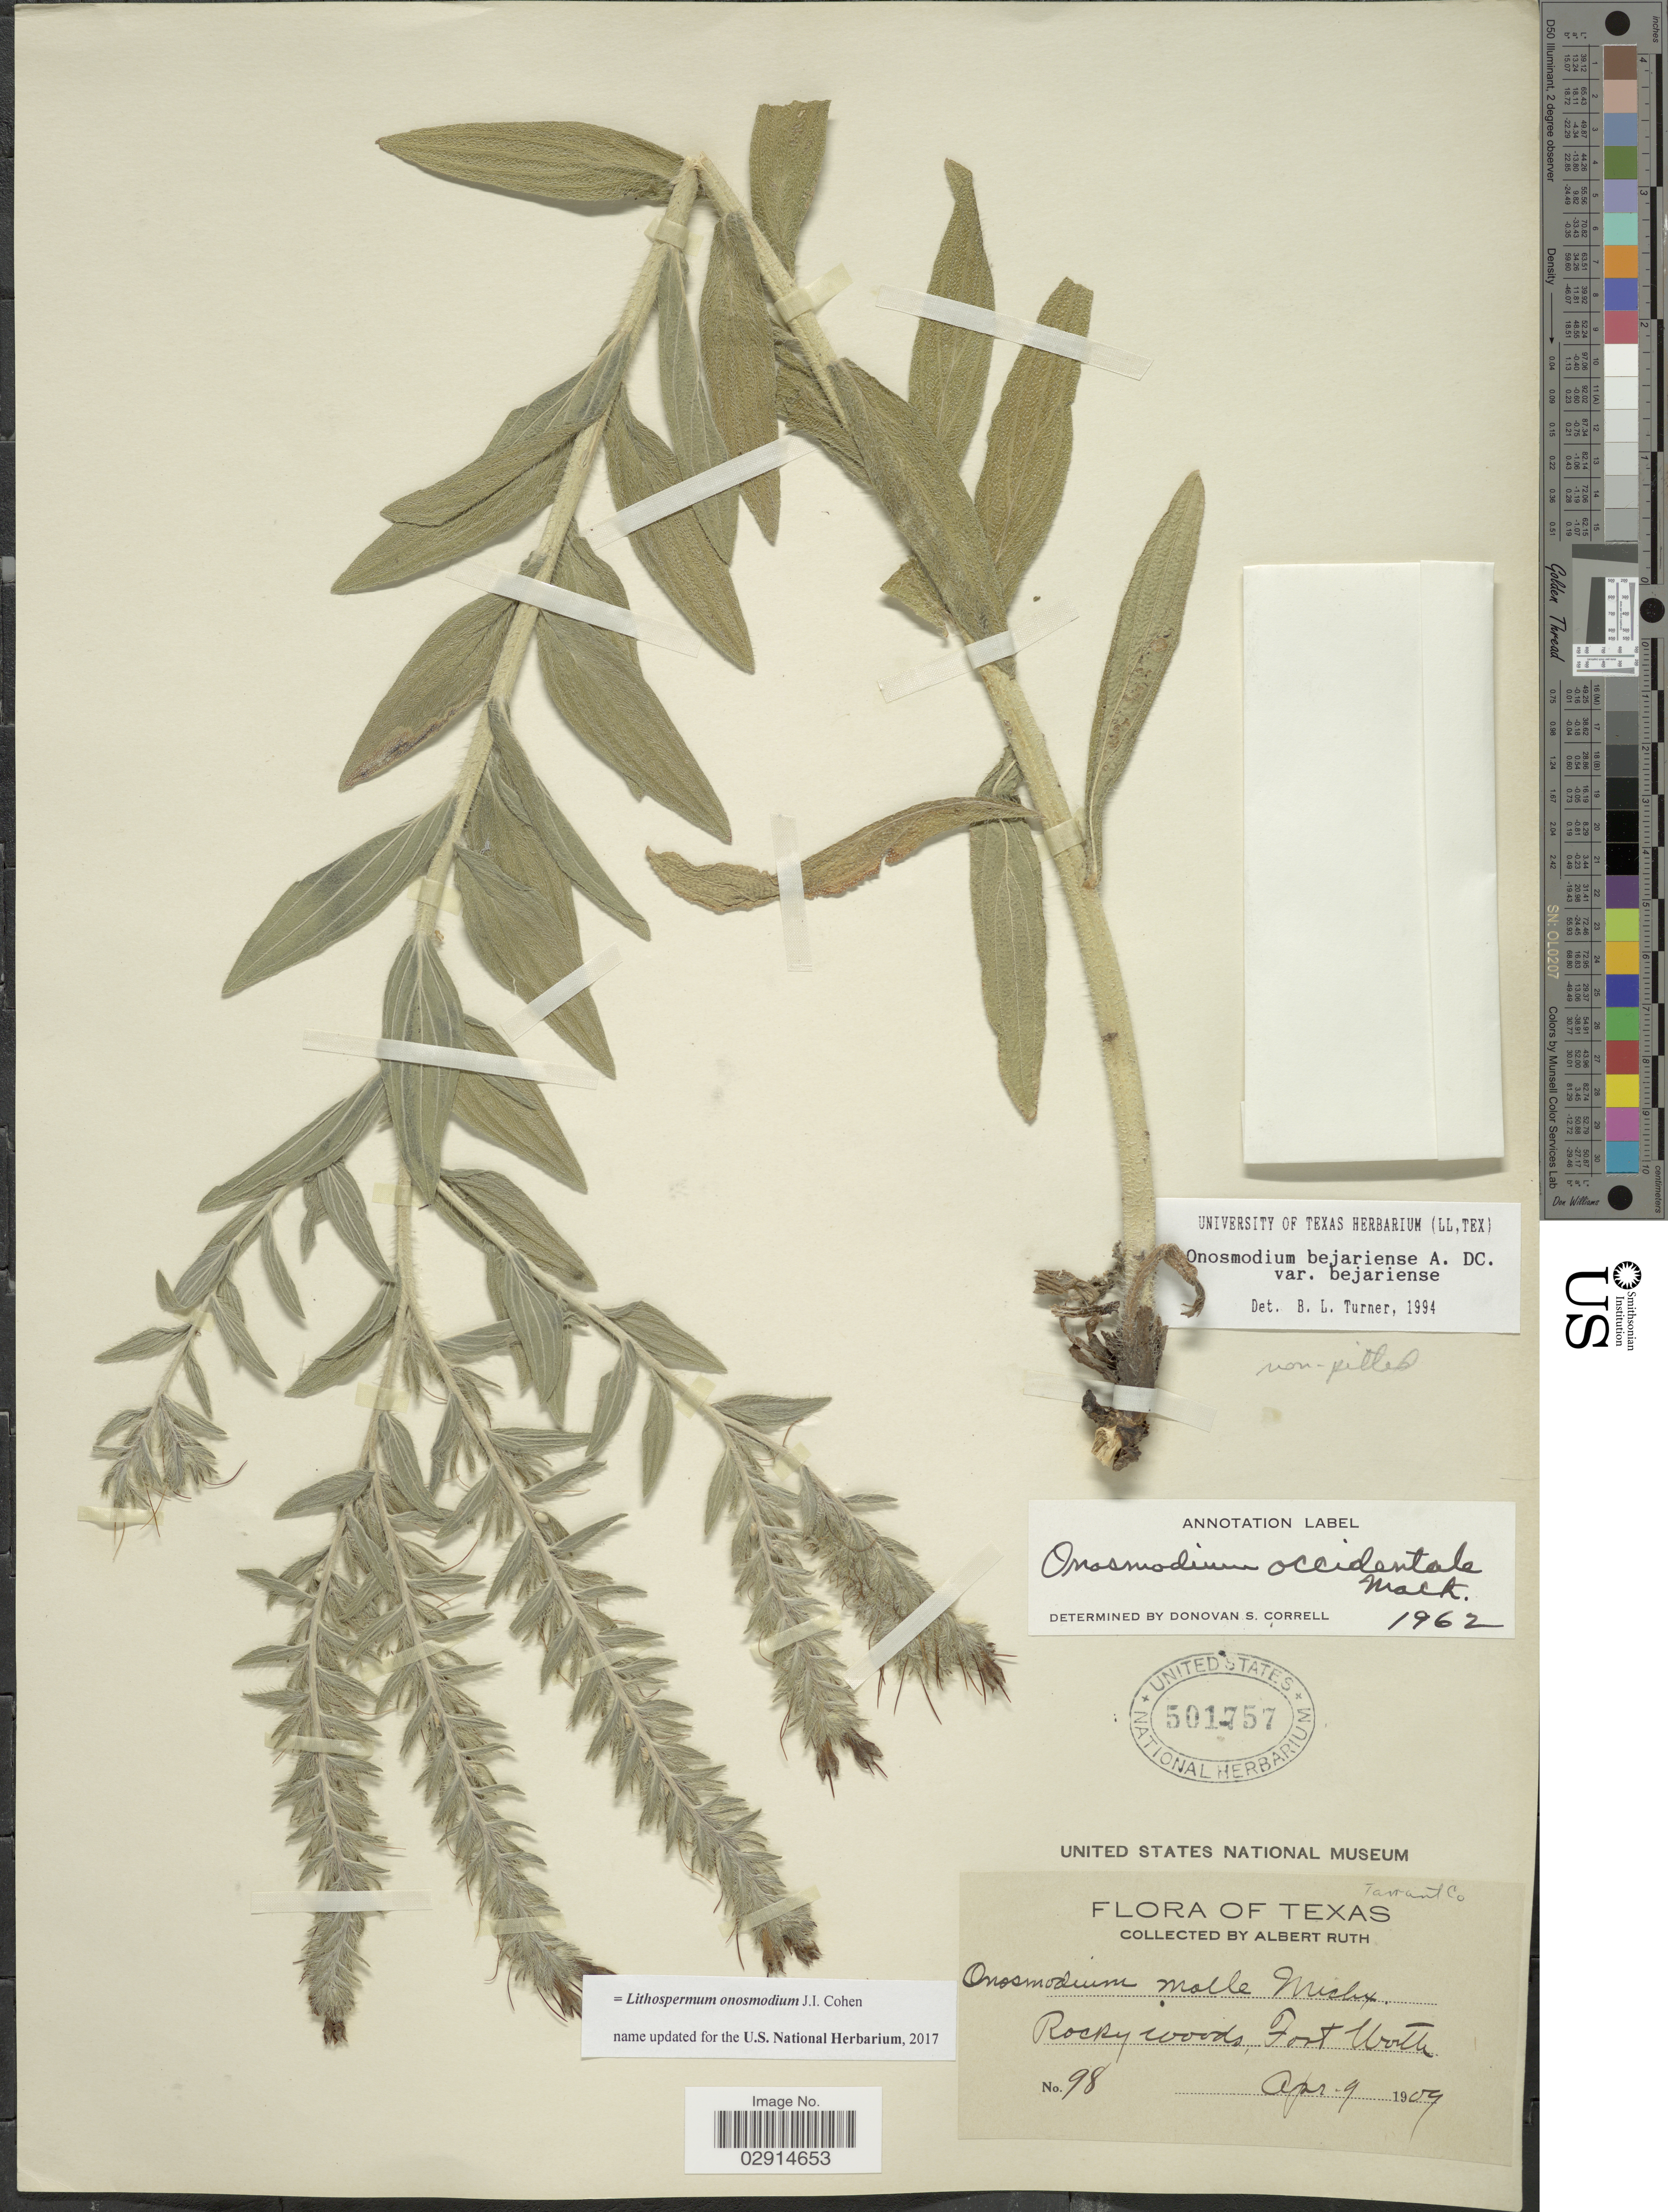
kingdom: Plantae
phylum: Tracheophyta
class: Magnoliopsida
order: Boraginales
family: Boraginaceae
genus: Lithospermum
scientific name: Lithospermum onosmodium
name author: Cohen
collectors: A. Ruth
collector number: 98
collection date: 1909-04-09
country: United States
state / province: Texas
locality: Rocky woods, Fort Worth, Tarrant Co.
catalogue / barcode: US 501757